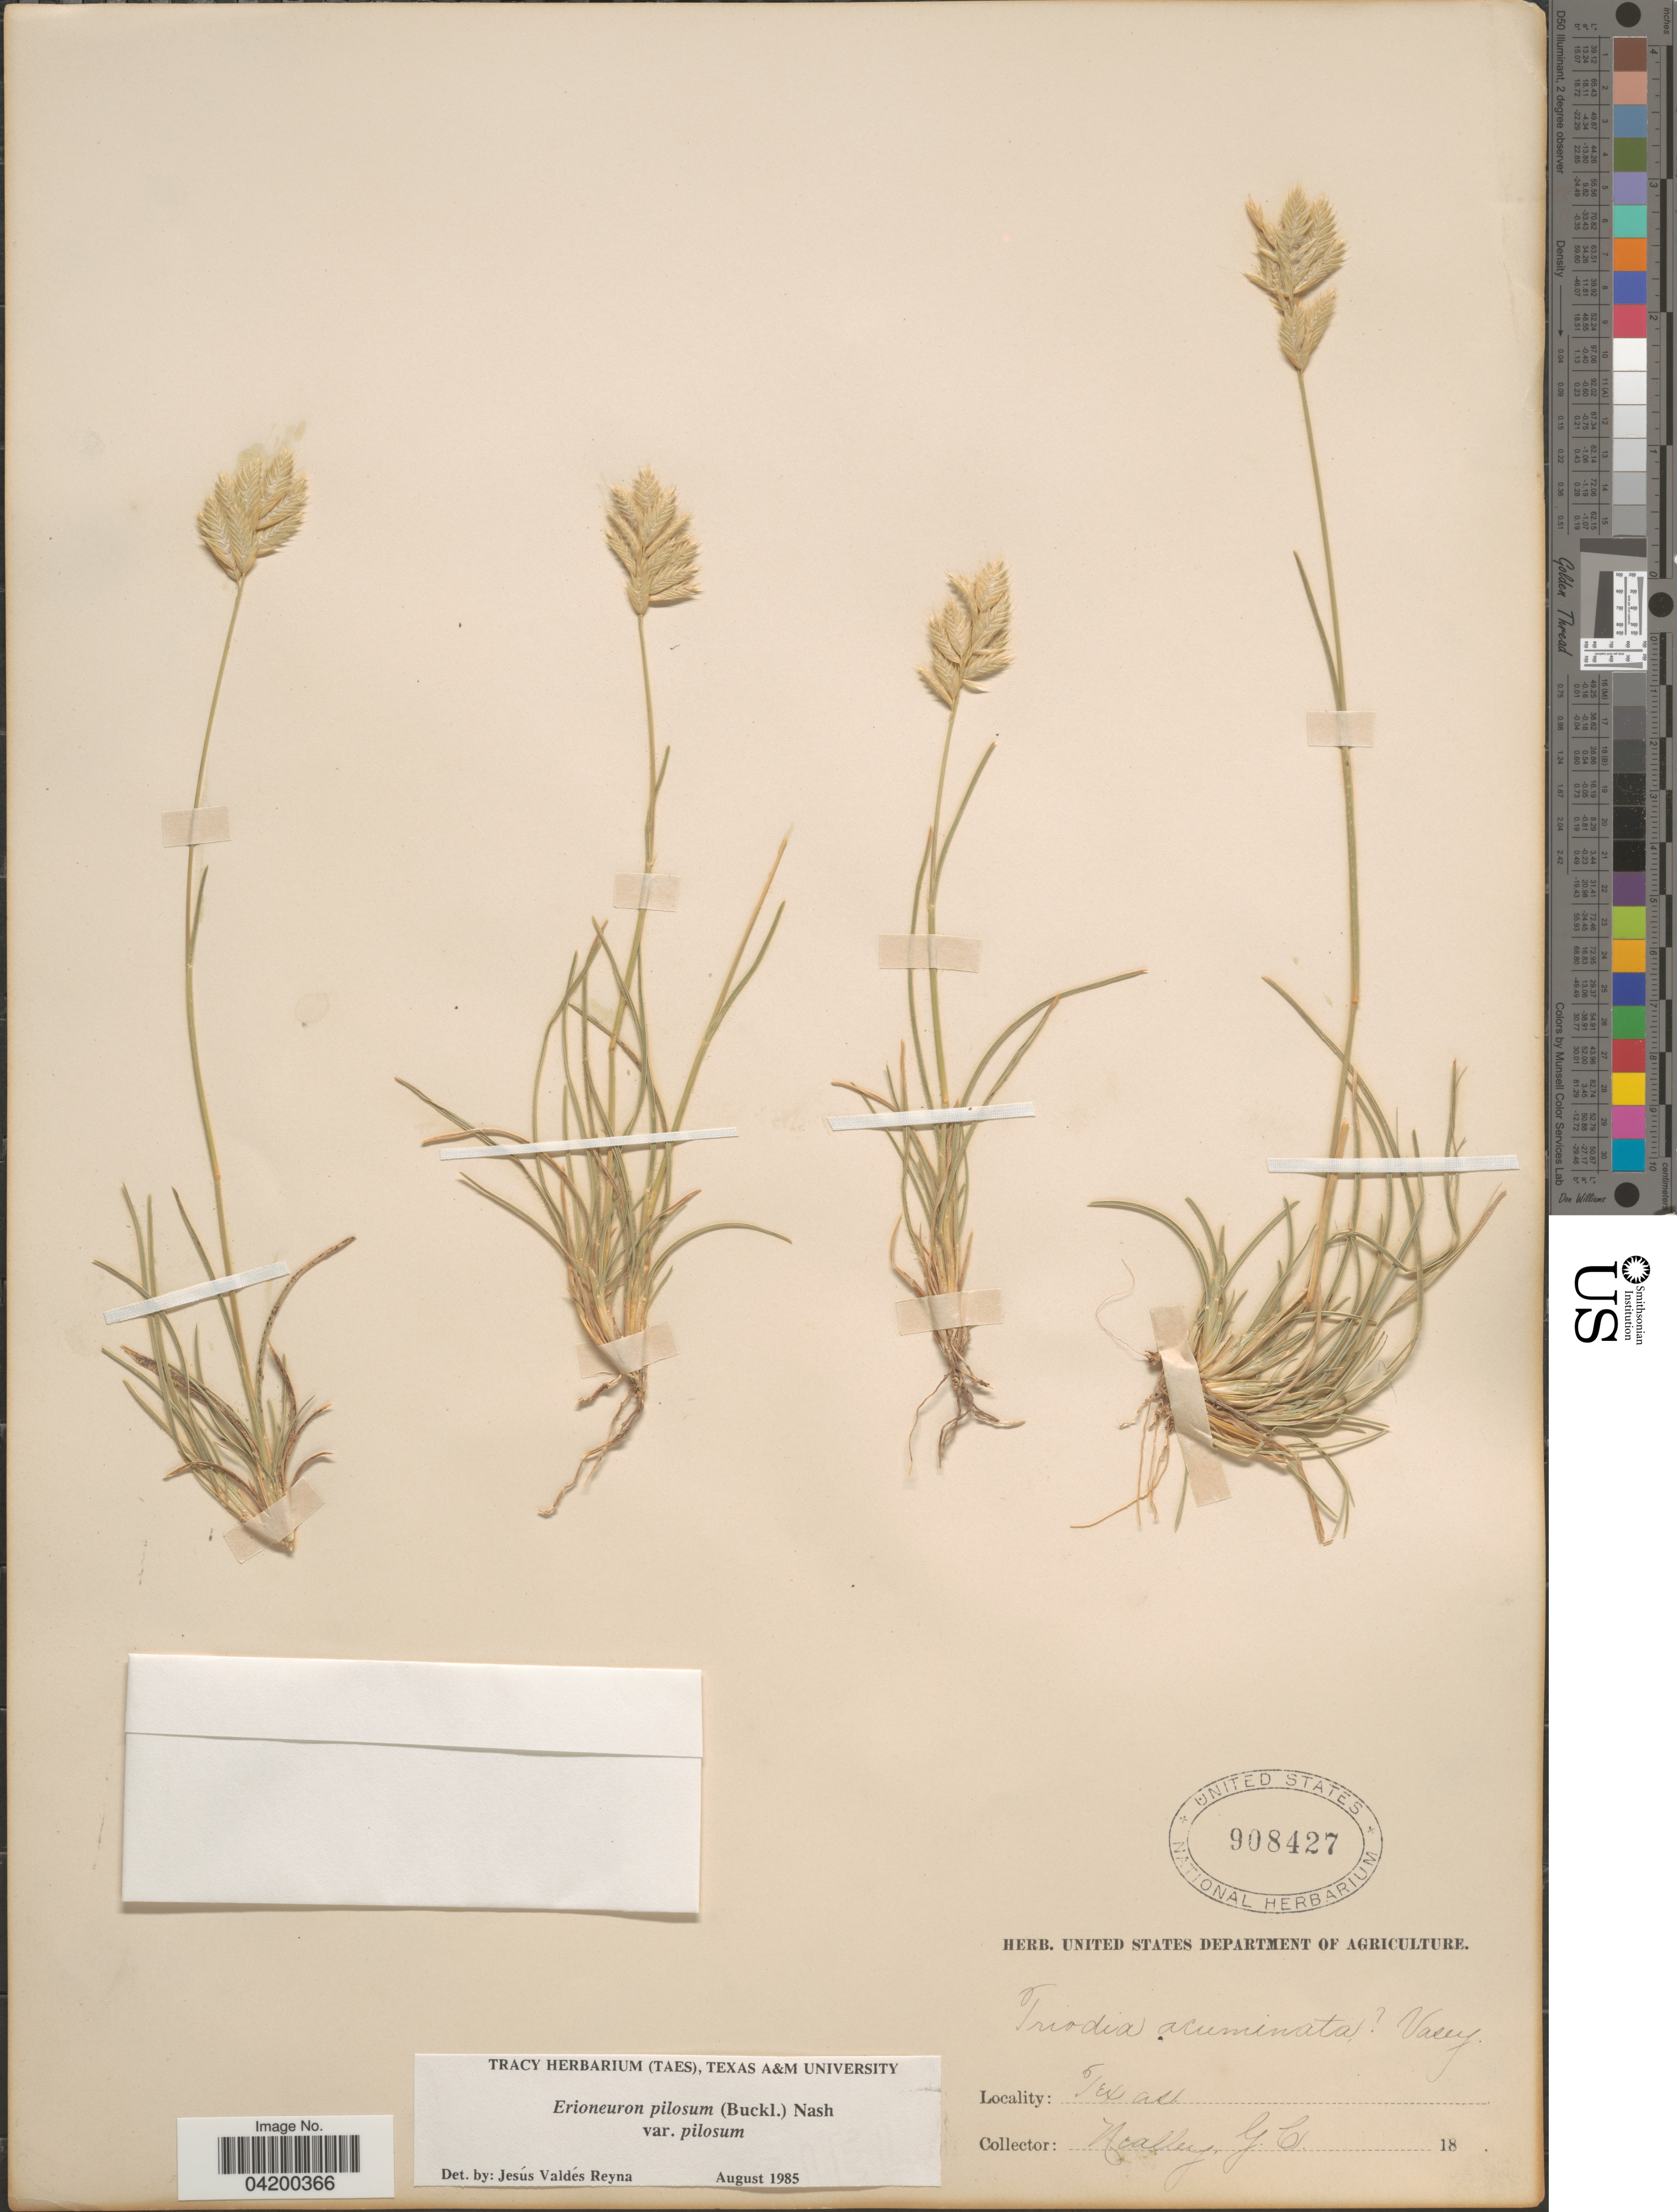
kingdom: Plantae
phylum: Tracheophyta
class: Liliopsida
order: Poales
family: Poaceae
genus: Erioneuron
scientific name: Erioneuron pilosum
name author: (Buckley) Nash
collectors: G. C. Nealley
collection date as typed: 18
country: United States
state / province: Texas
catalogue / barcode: US 908427